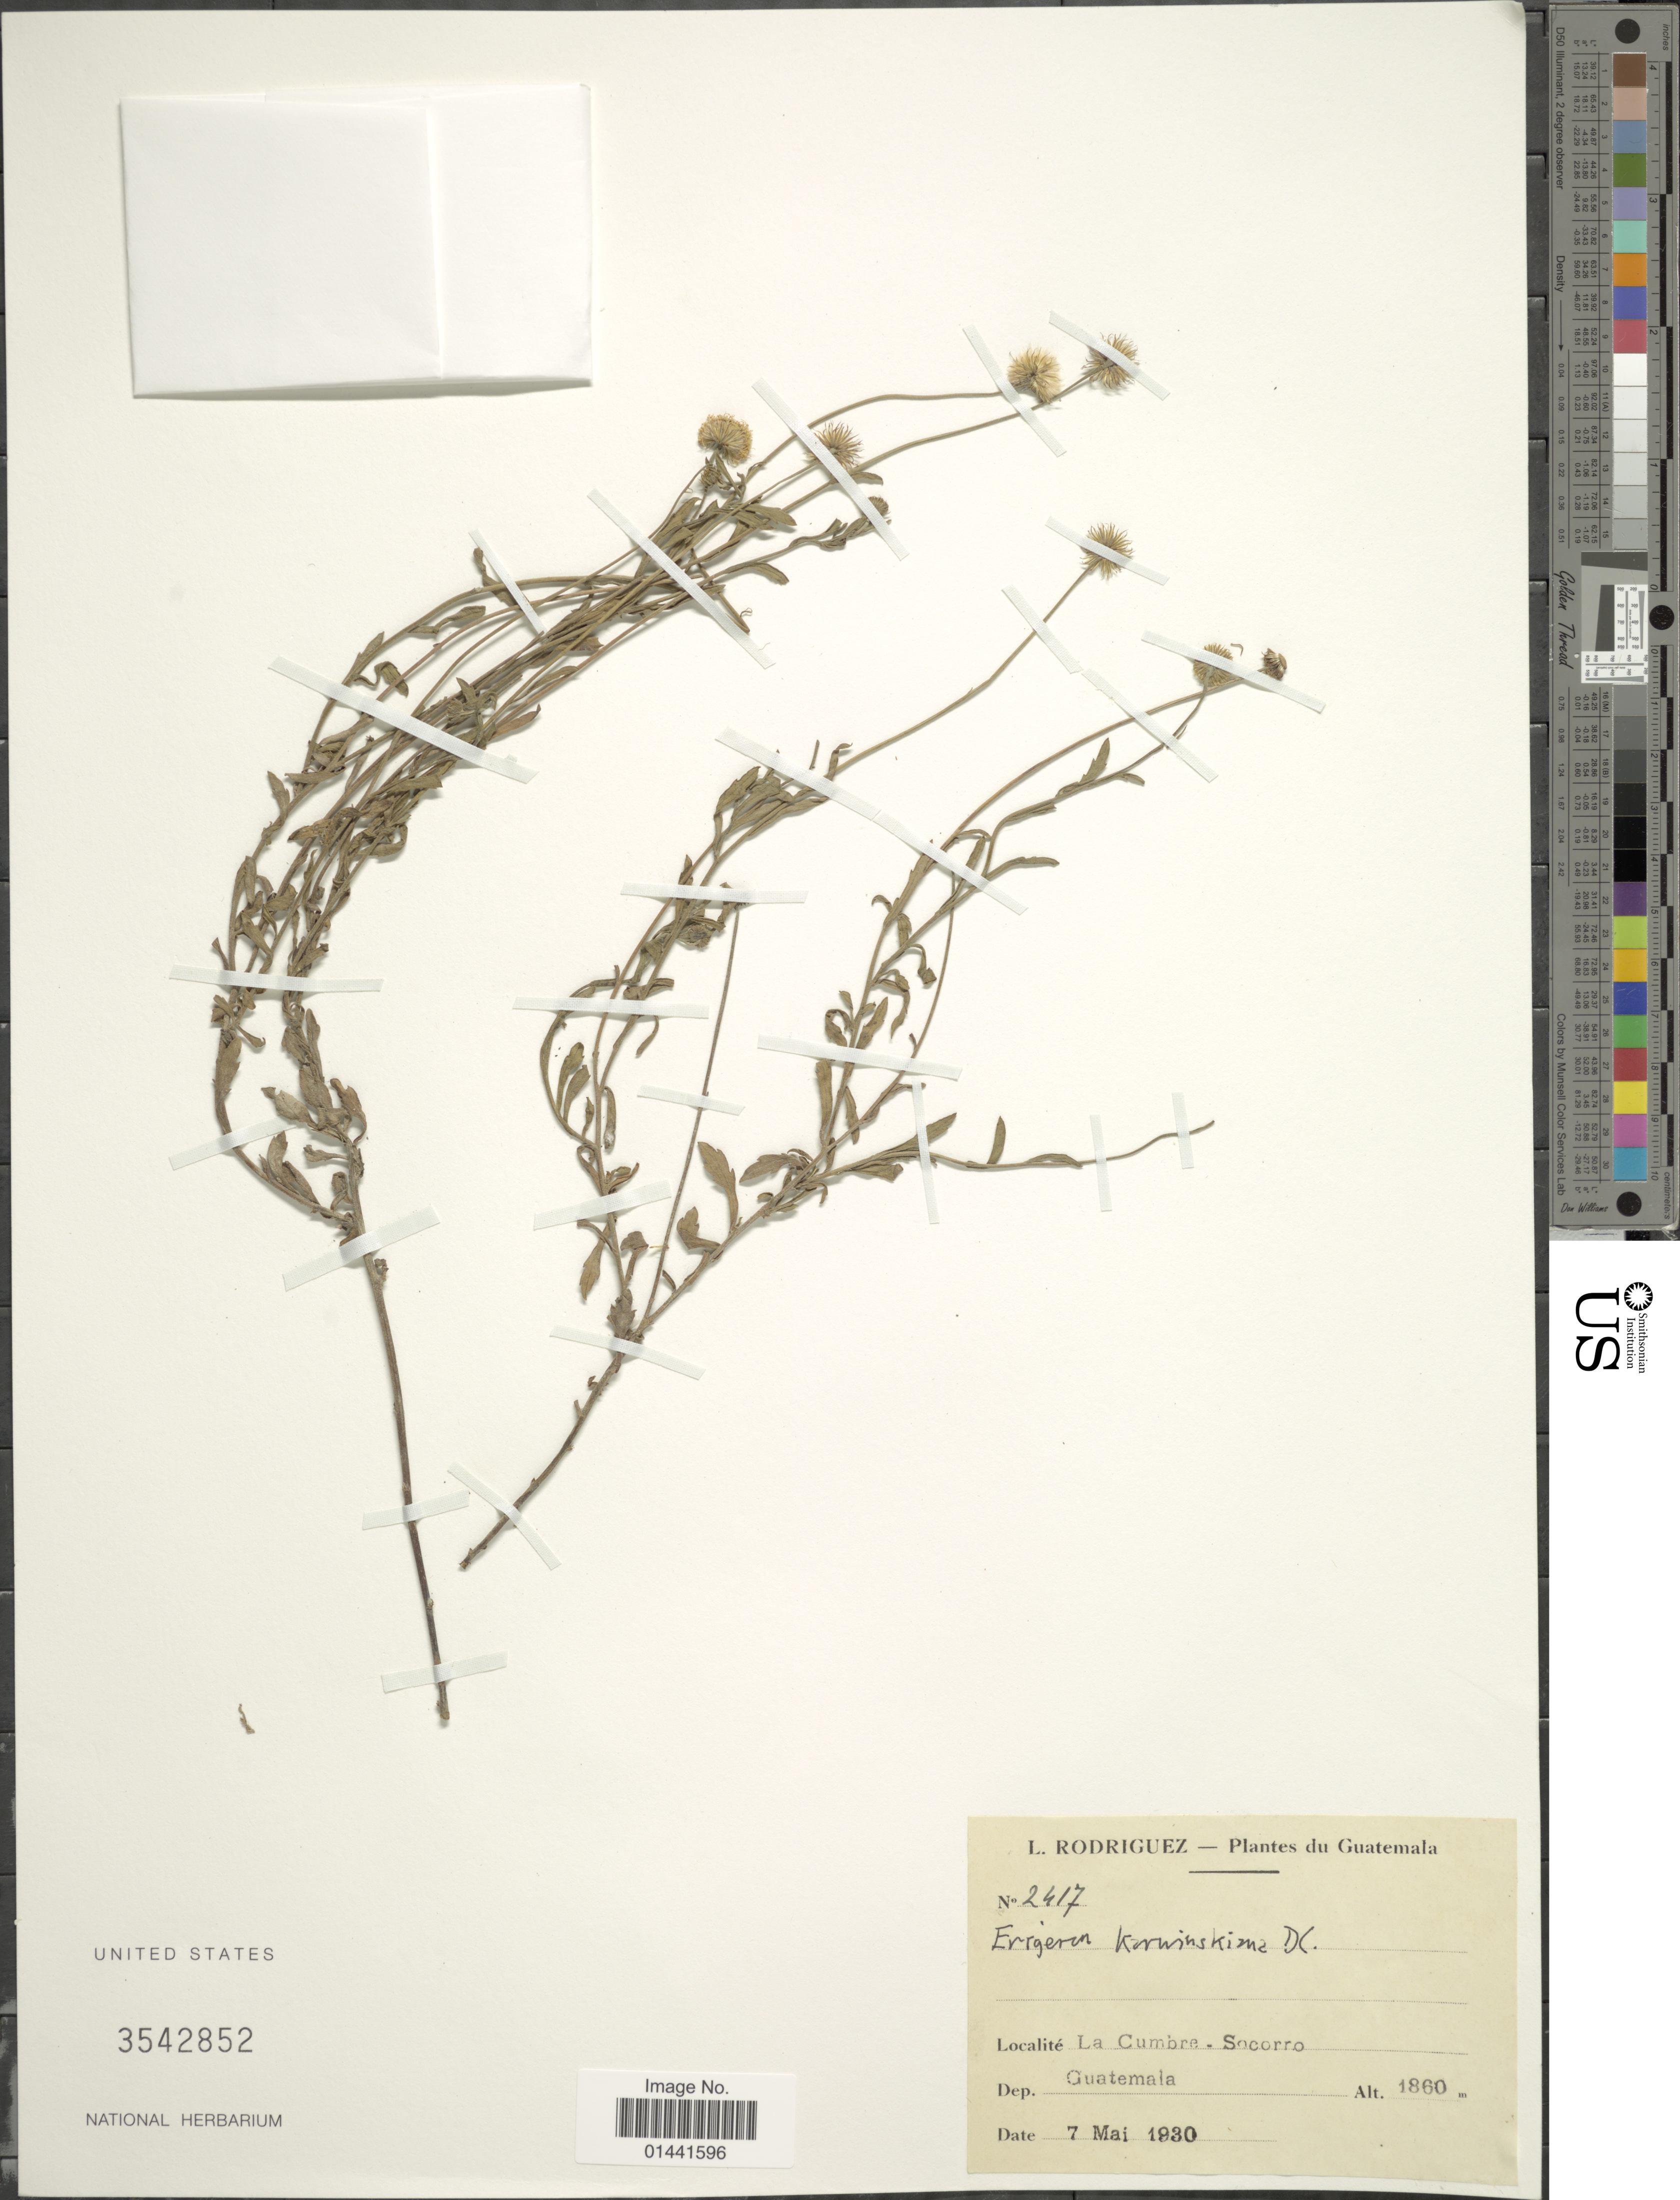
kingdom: Plantae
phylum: Tracheophyta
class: Magnoliopsida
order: Asterales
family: Asteraceae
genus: Erigeron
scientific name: Erigeron karvinskianus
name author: DC.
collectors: L. Rodriguez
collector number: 2417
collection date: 1930-05-07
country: Guatemala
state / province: Guatemala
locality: La Cumbre, Socorro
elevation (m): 1860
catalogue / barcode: US 3542852